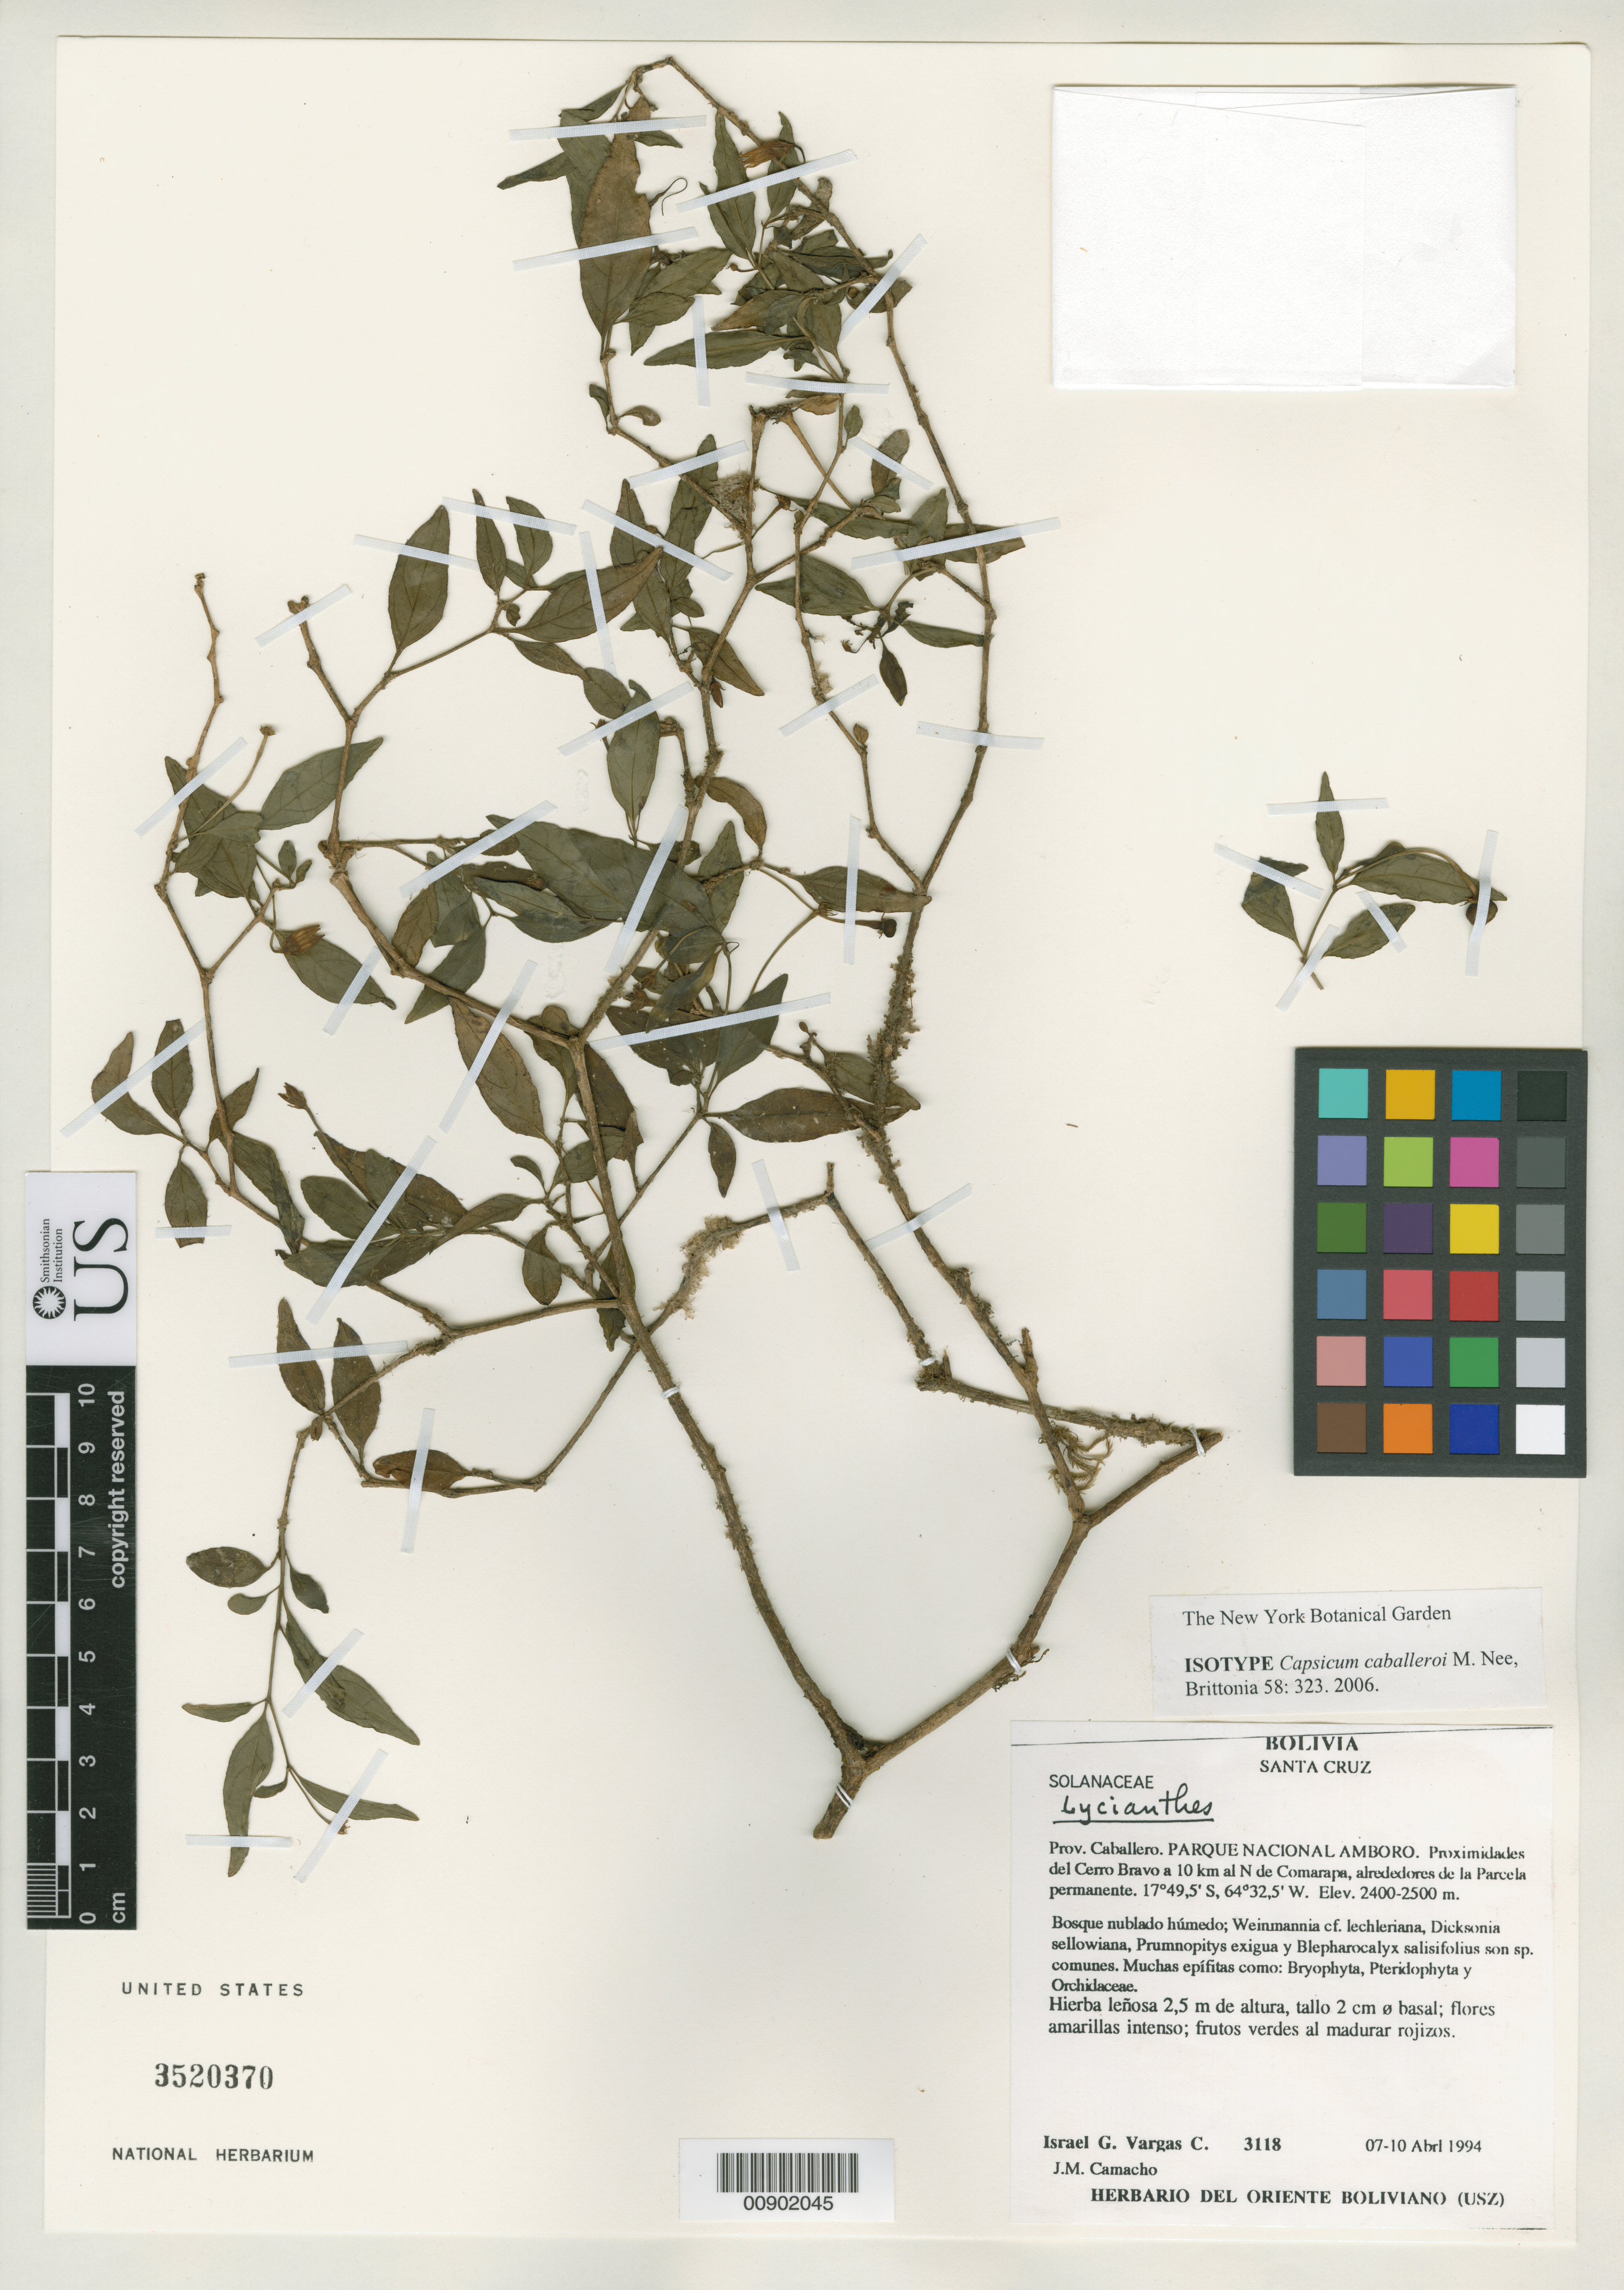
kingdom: Plantae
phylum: Tracheophyta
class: Magnoliopsida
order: Solanales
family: Solanaceae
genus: Capsicum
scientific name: Capsicum caballeroi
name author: M. Nee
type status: Isotype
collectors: I. G. Vargas C. & J. M. Camacho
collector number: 3118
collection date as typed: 07 Apr 1994 to 10 Apr 1994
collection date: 1994-04-07/1994-04-10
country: Bolivia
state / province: Santa Cruz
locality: Prov. Caballero. Parque nacional Amboro. Proximidades del Cerro Bravo a 10 km al N de comarapa, alrededores de la Parcela permanente.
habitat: Bosque nublado húmedo.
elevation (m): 2400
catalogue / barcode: US 3520370